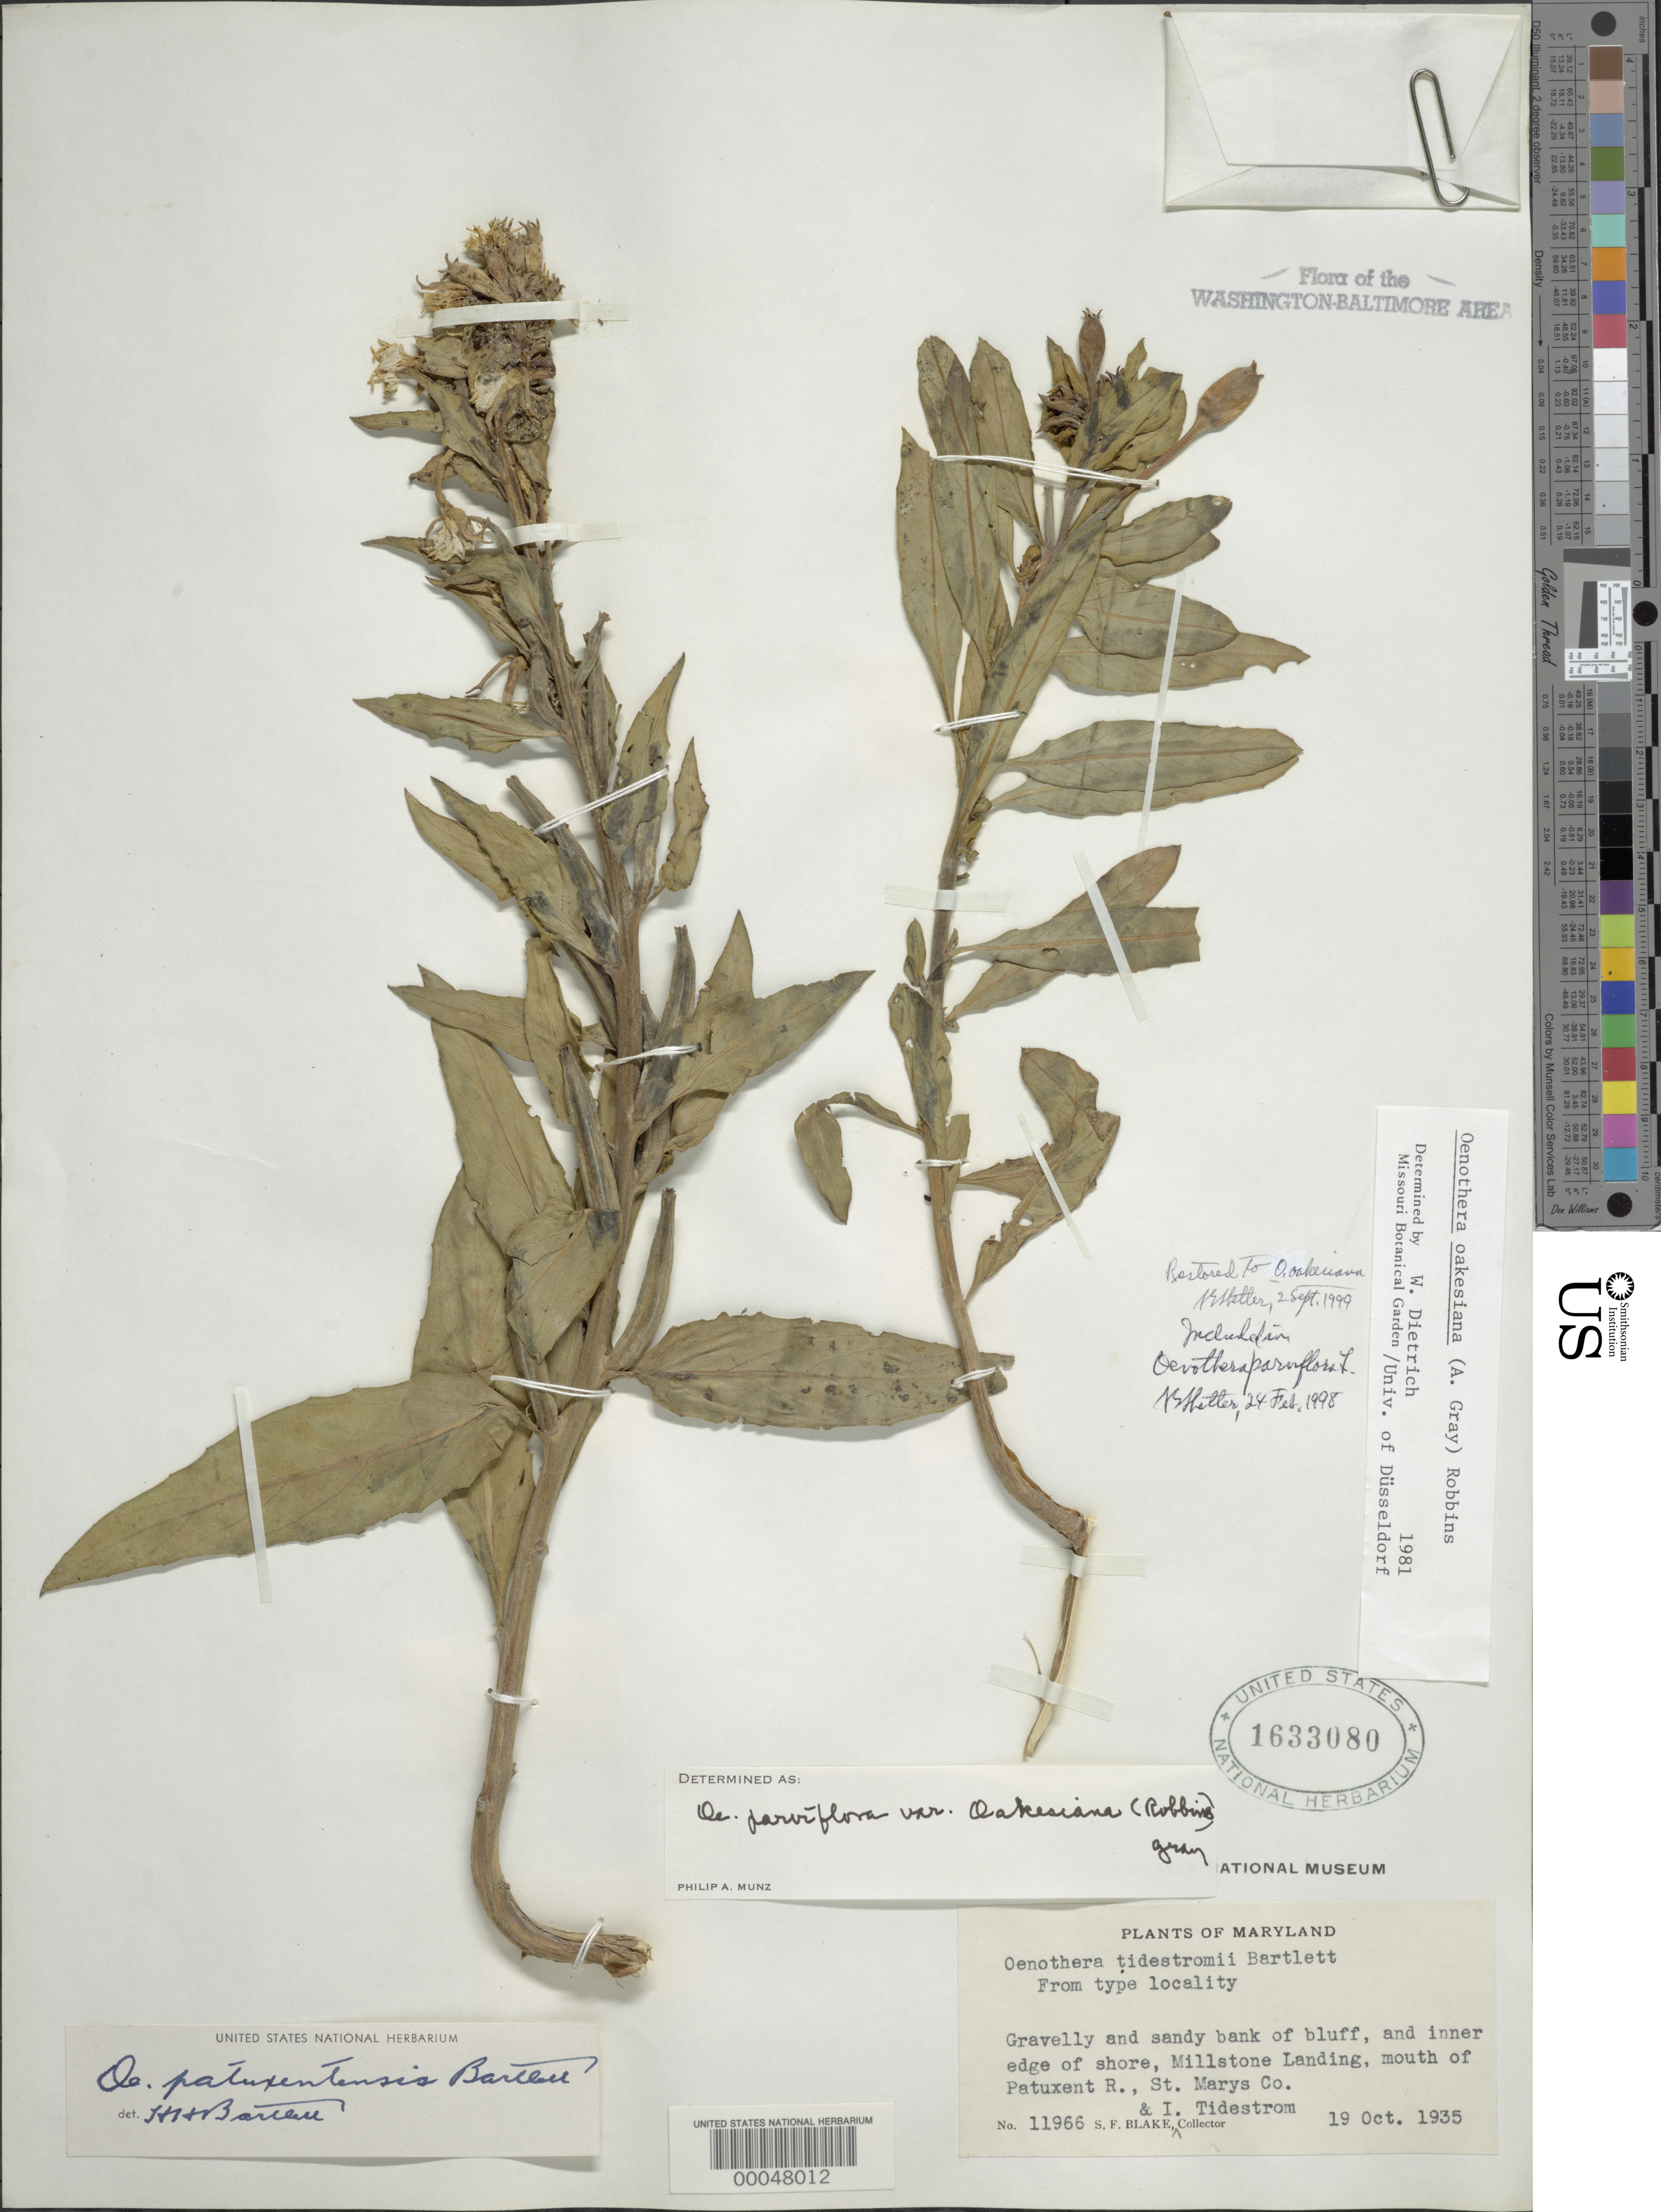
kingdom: Plantae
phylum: Tracheophyta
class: Magnoliopsida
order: Myrtales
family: Onagraceae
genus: Oenothera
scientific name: Oenothera oakesiana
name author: (A. Gray) J.W. Robbins ex S. Watson & J.M. Coult.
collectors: S. Blake & I. F. Tidestrom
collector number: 11966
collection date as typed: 19 Oct 1935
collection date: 1935-10-19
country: United States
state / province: Maryland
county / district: St. Mary's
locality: Millstone Landing, mouth of Patuxent River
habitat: Gravelly and sandy bank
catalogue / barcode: US 1633080